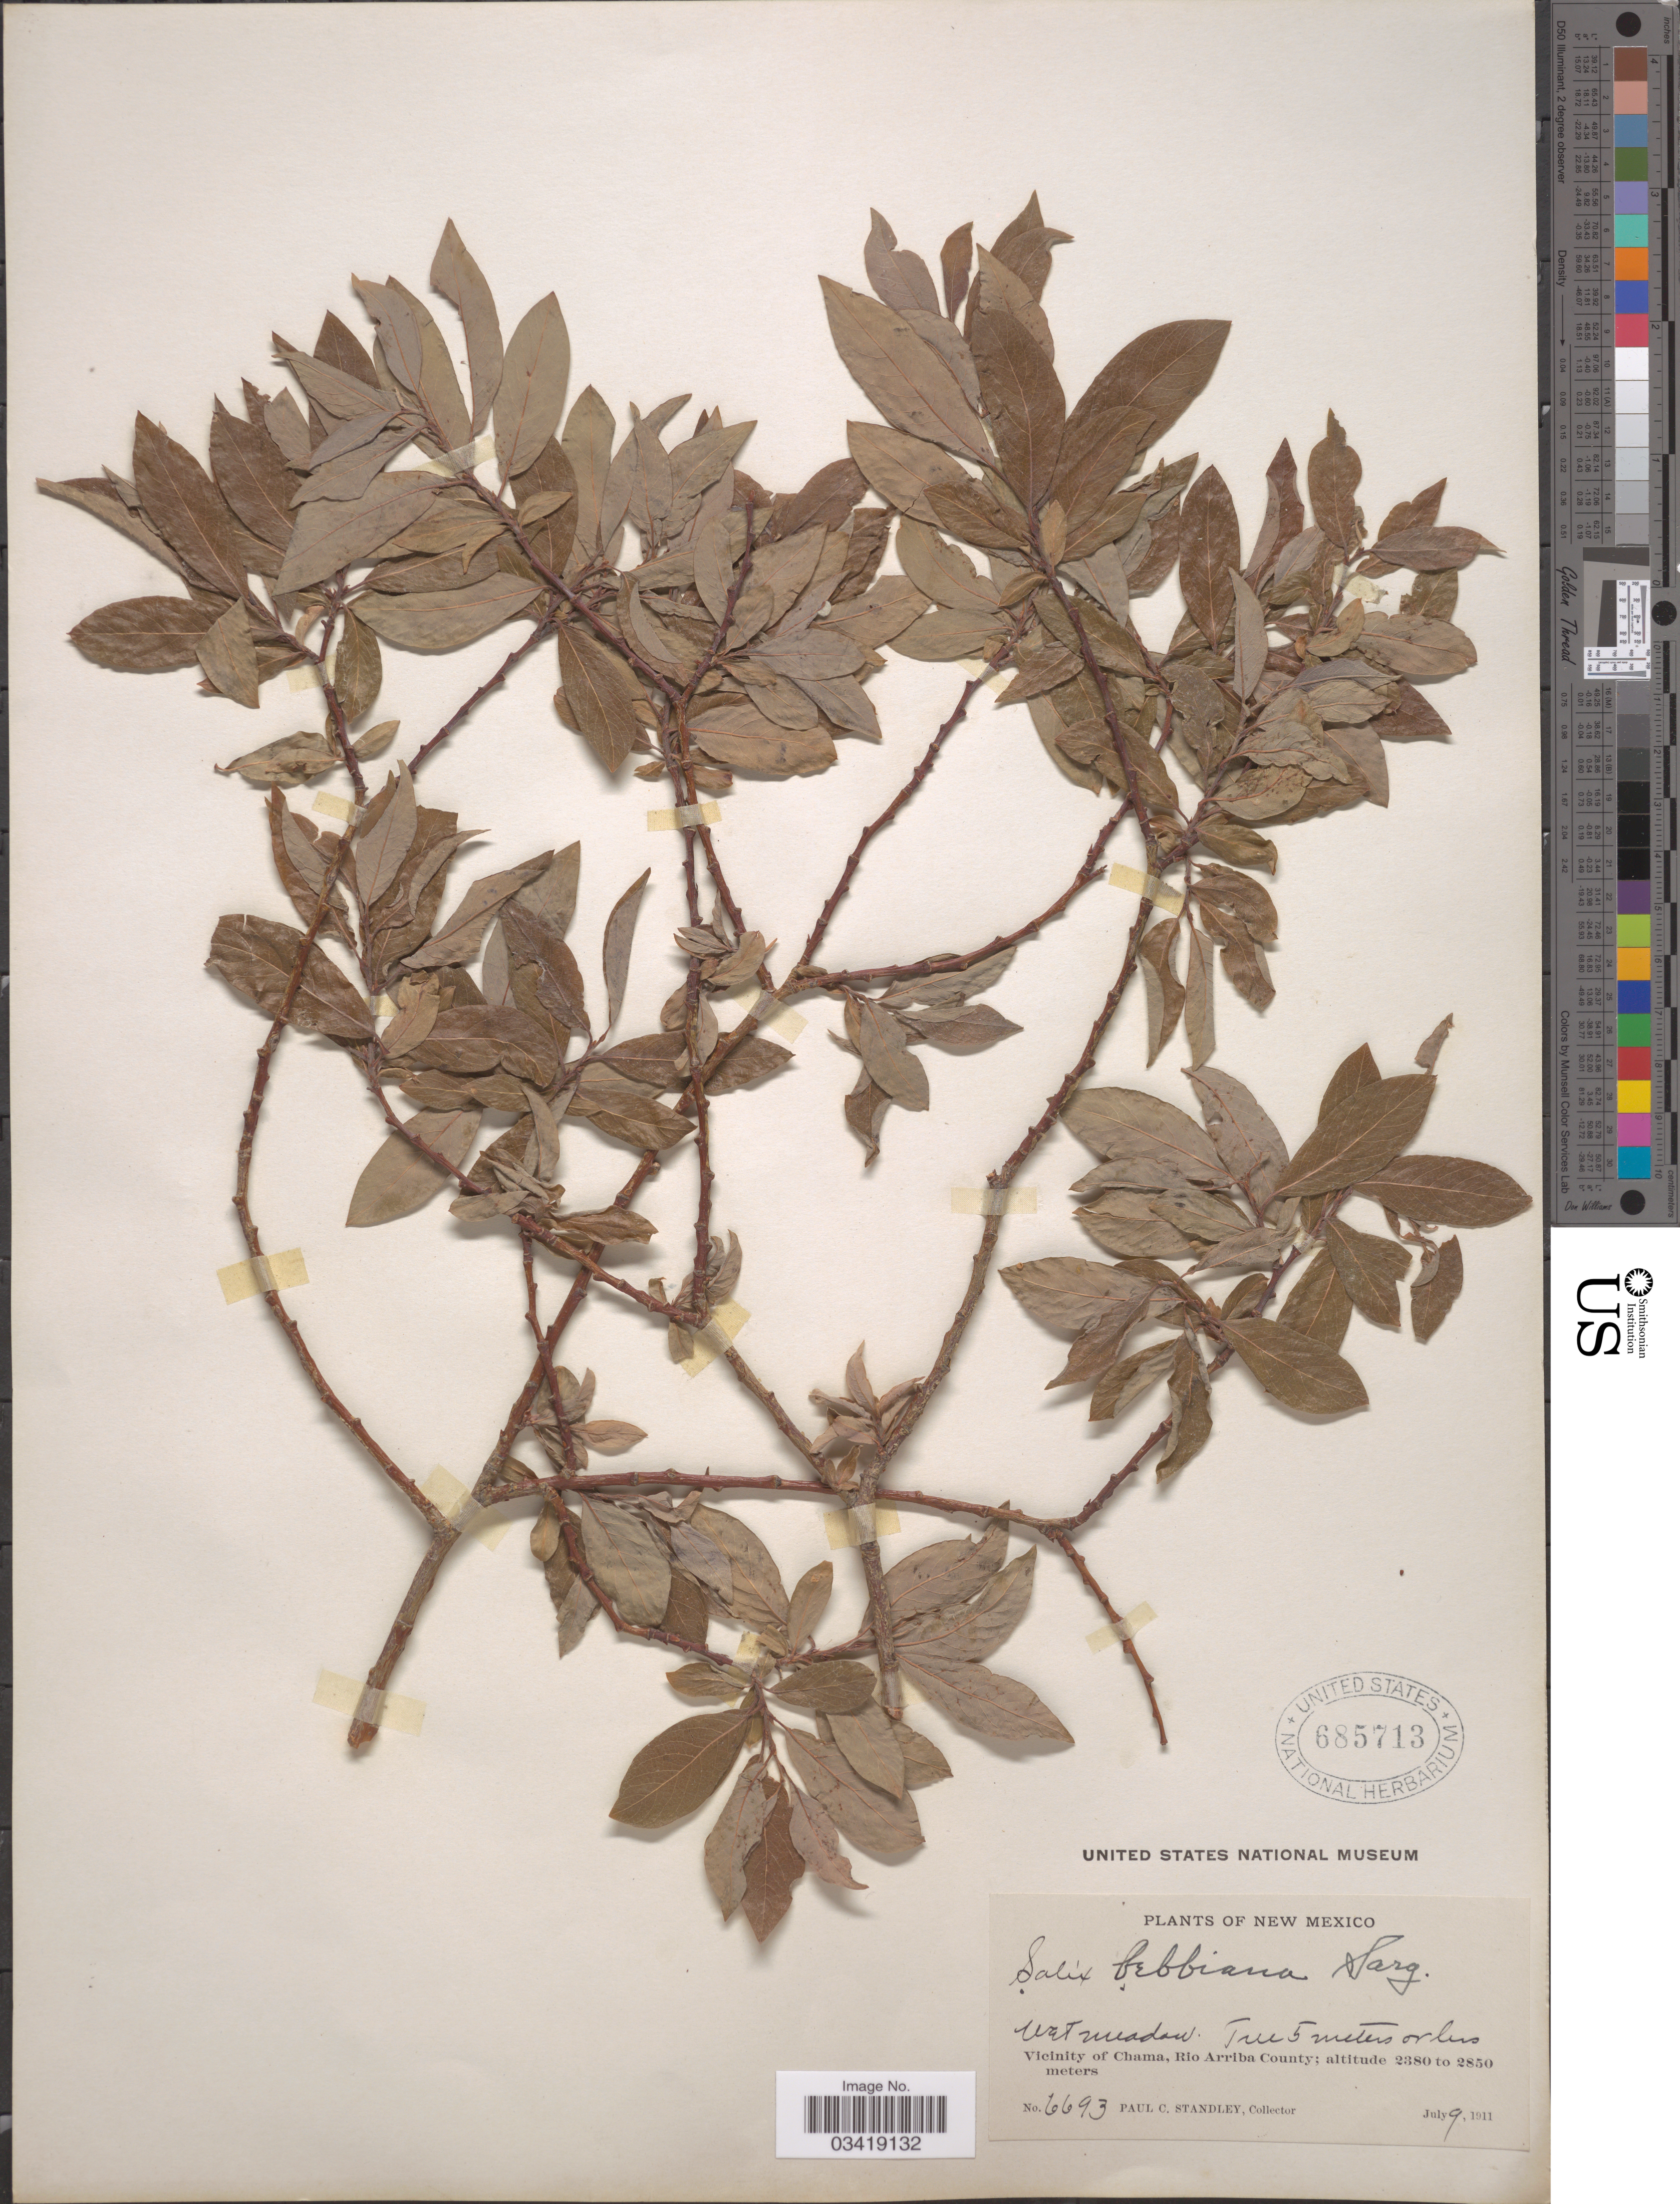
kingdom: Plantae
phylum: Tracheophyta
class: Magnoliopsida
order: Malpighiales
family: Salicaceae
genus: Salix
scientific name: Salix bebbiana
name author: Sarg.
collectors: P. C. Standley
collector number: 6693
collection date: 1911-07-09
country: United States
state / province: New Mexico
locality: Vicinity of Chama, Rio Arriba County.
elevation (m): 2380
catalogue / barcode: US 685713